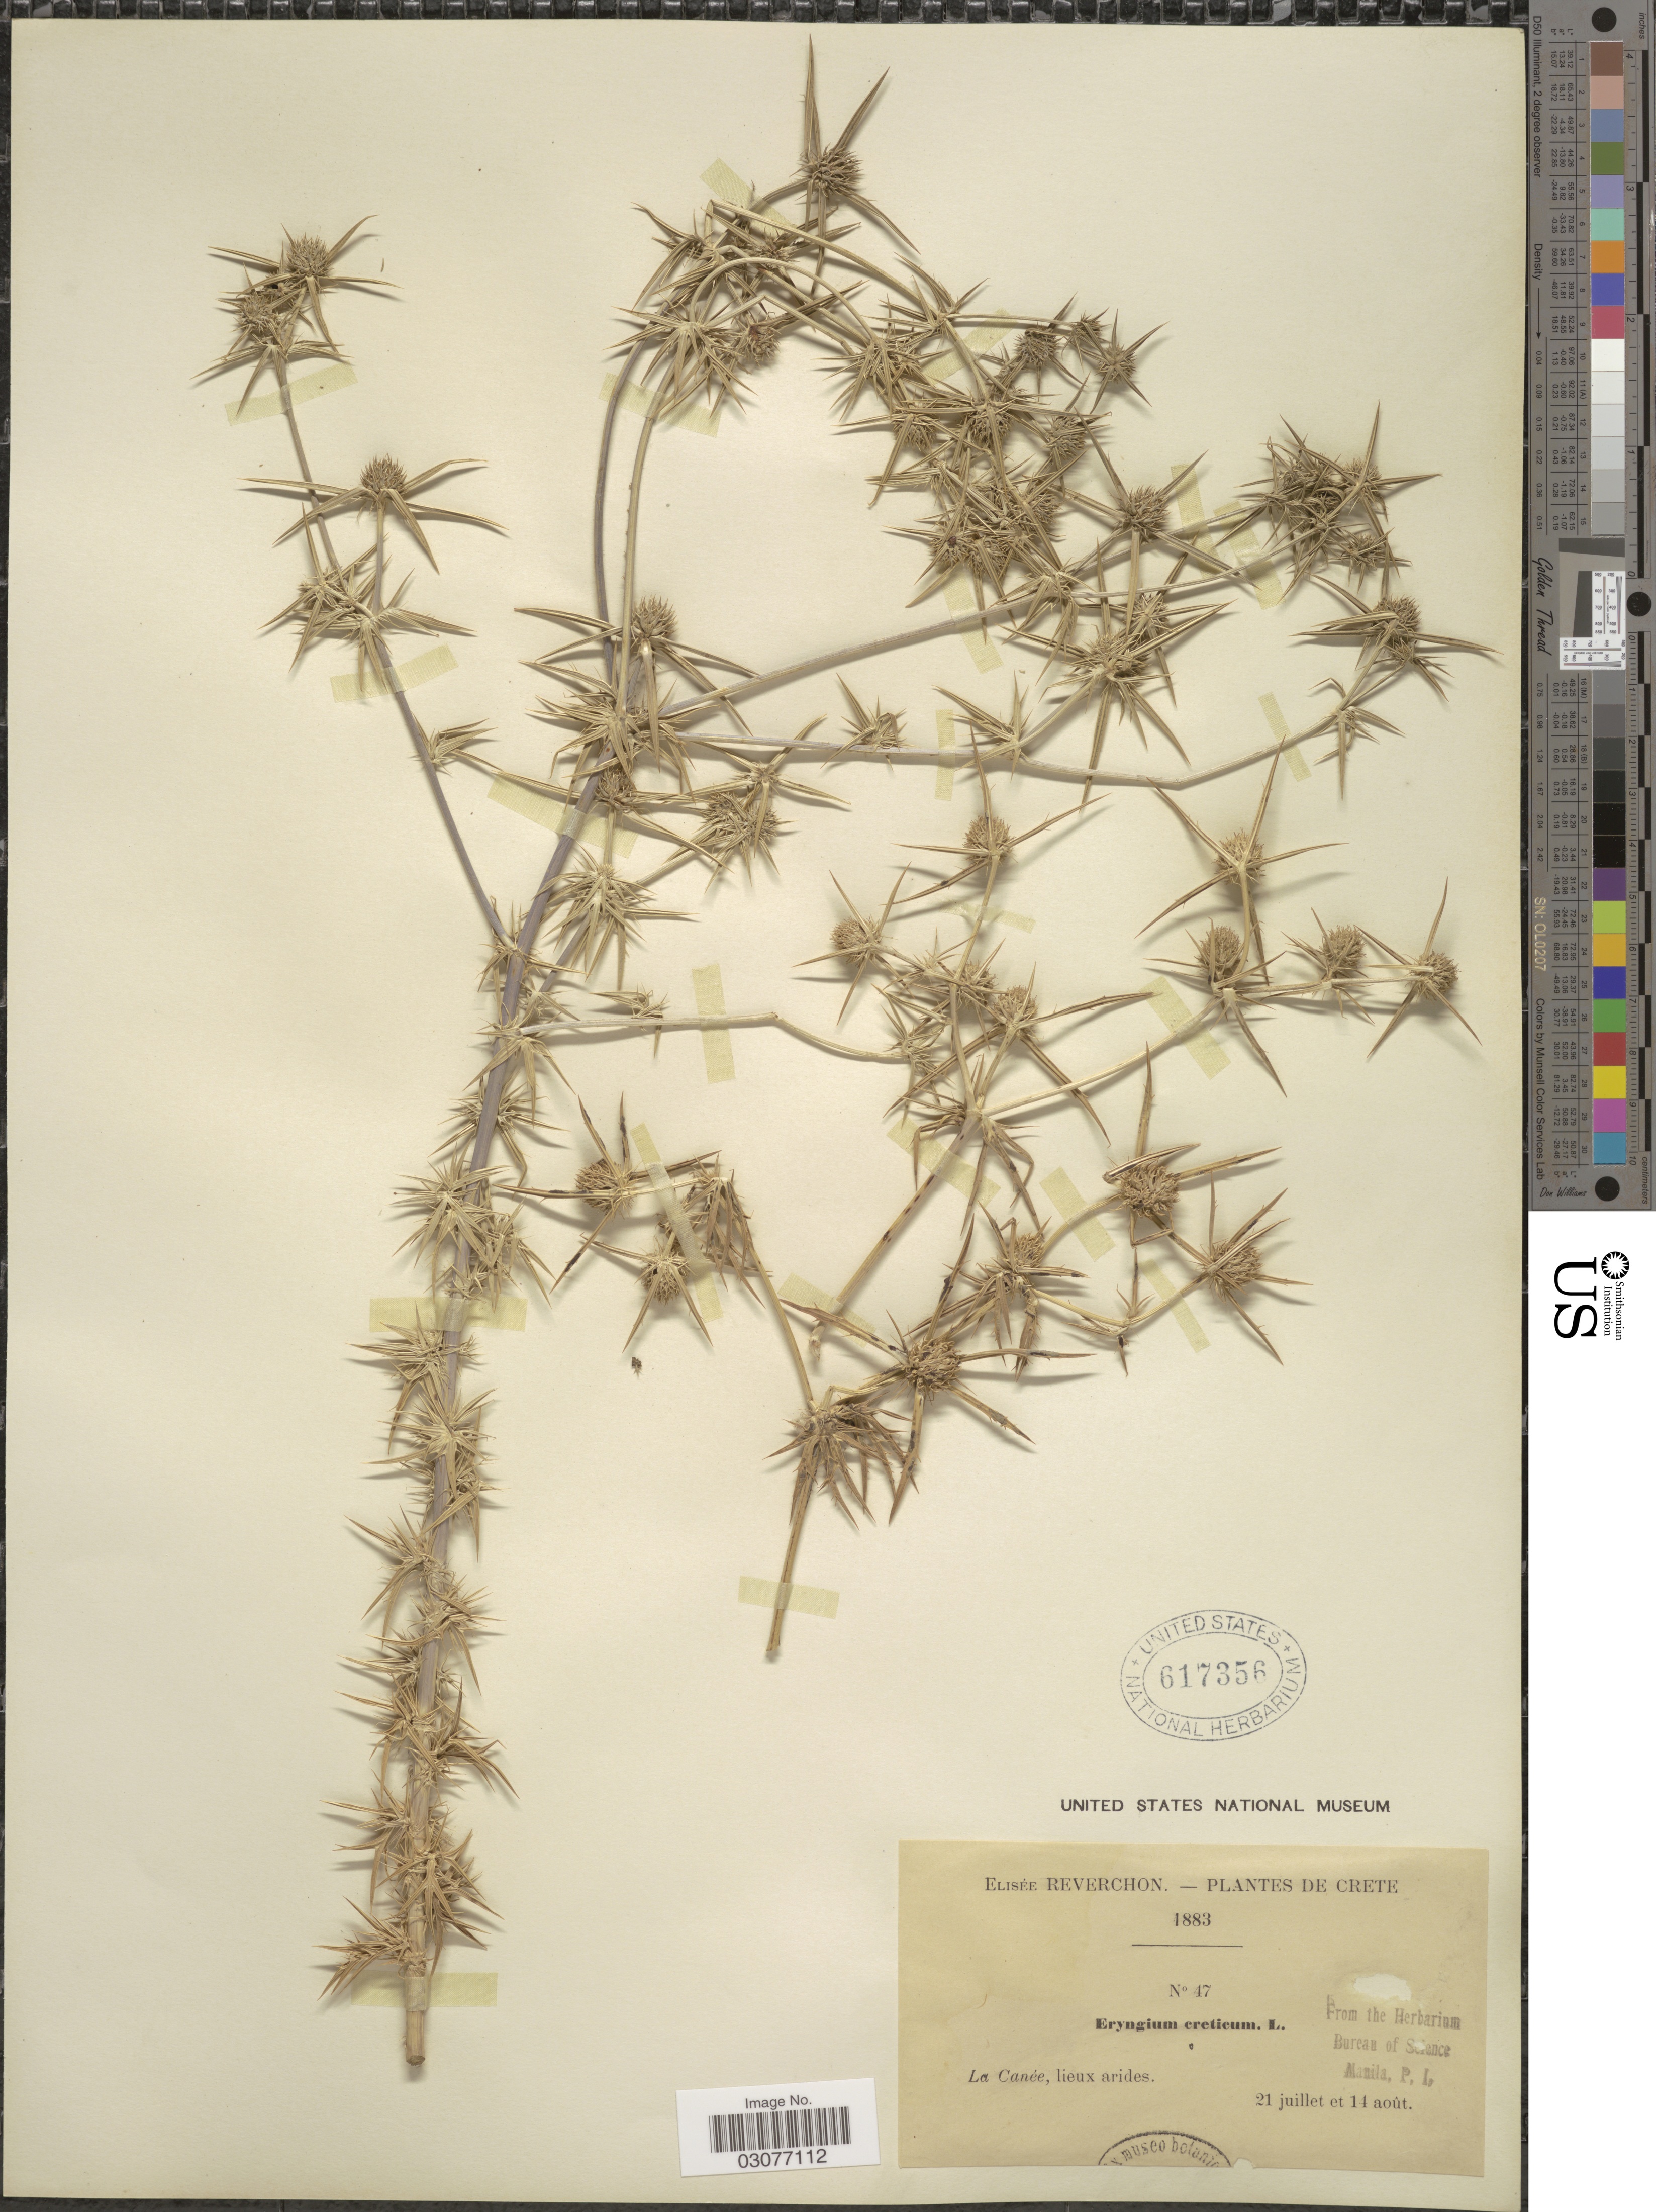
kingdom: Plantae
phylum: Tracheophyta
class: Magnoliopsida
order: Apiales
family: Apiaceae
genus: Eryngium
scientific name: Eryngium creticum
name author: Lam.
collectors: E. Reverchon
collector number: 47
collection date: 1883-07-21/1883-08-14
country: Greece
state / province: Crete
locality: La Canée.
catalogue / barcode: US 617356